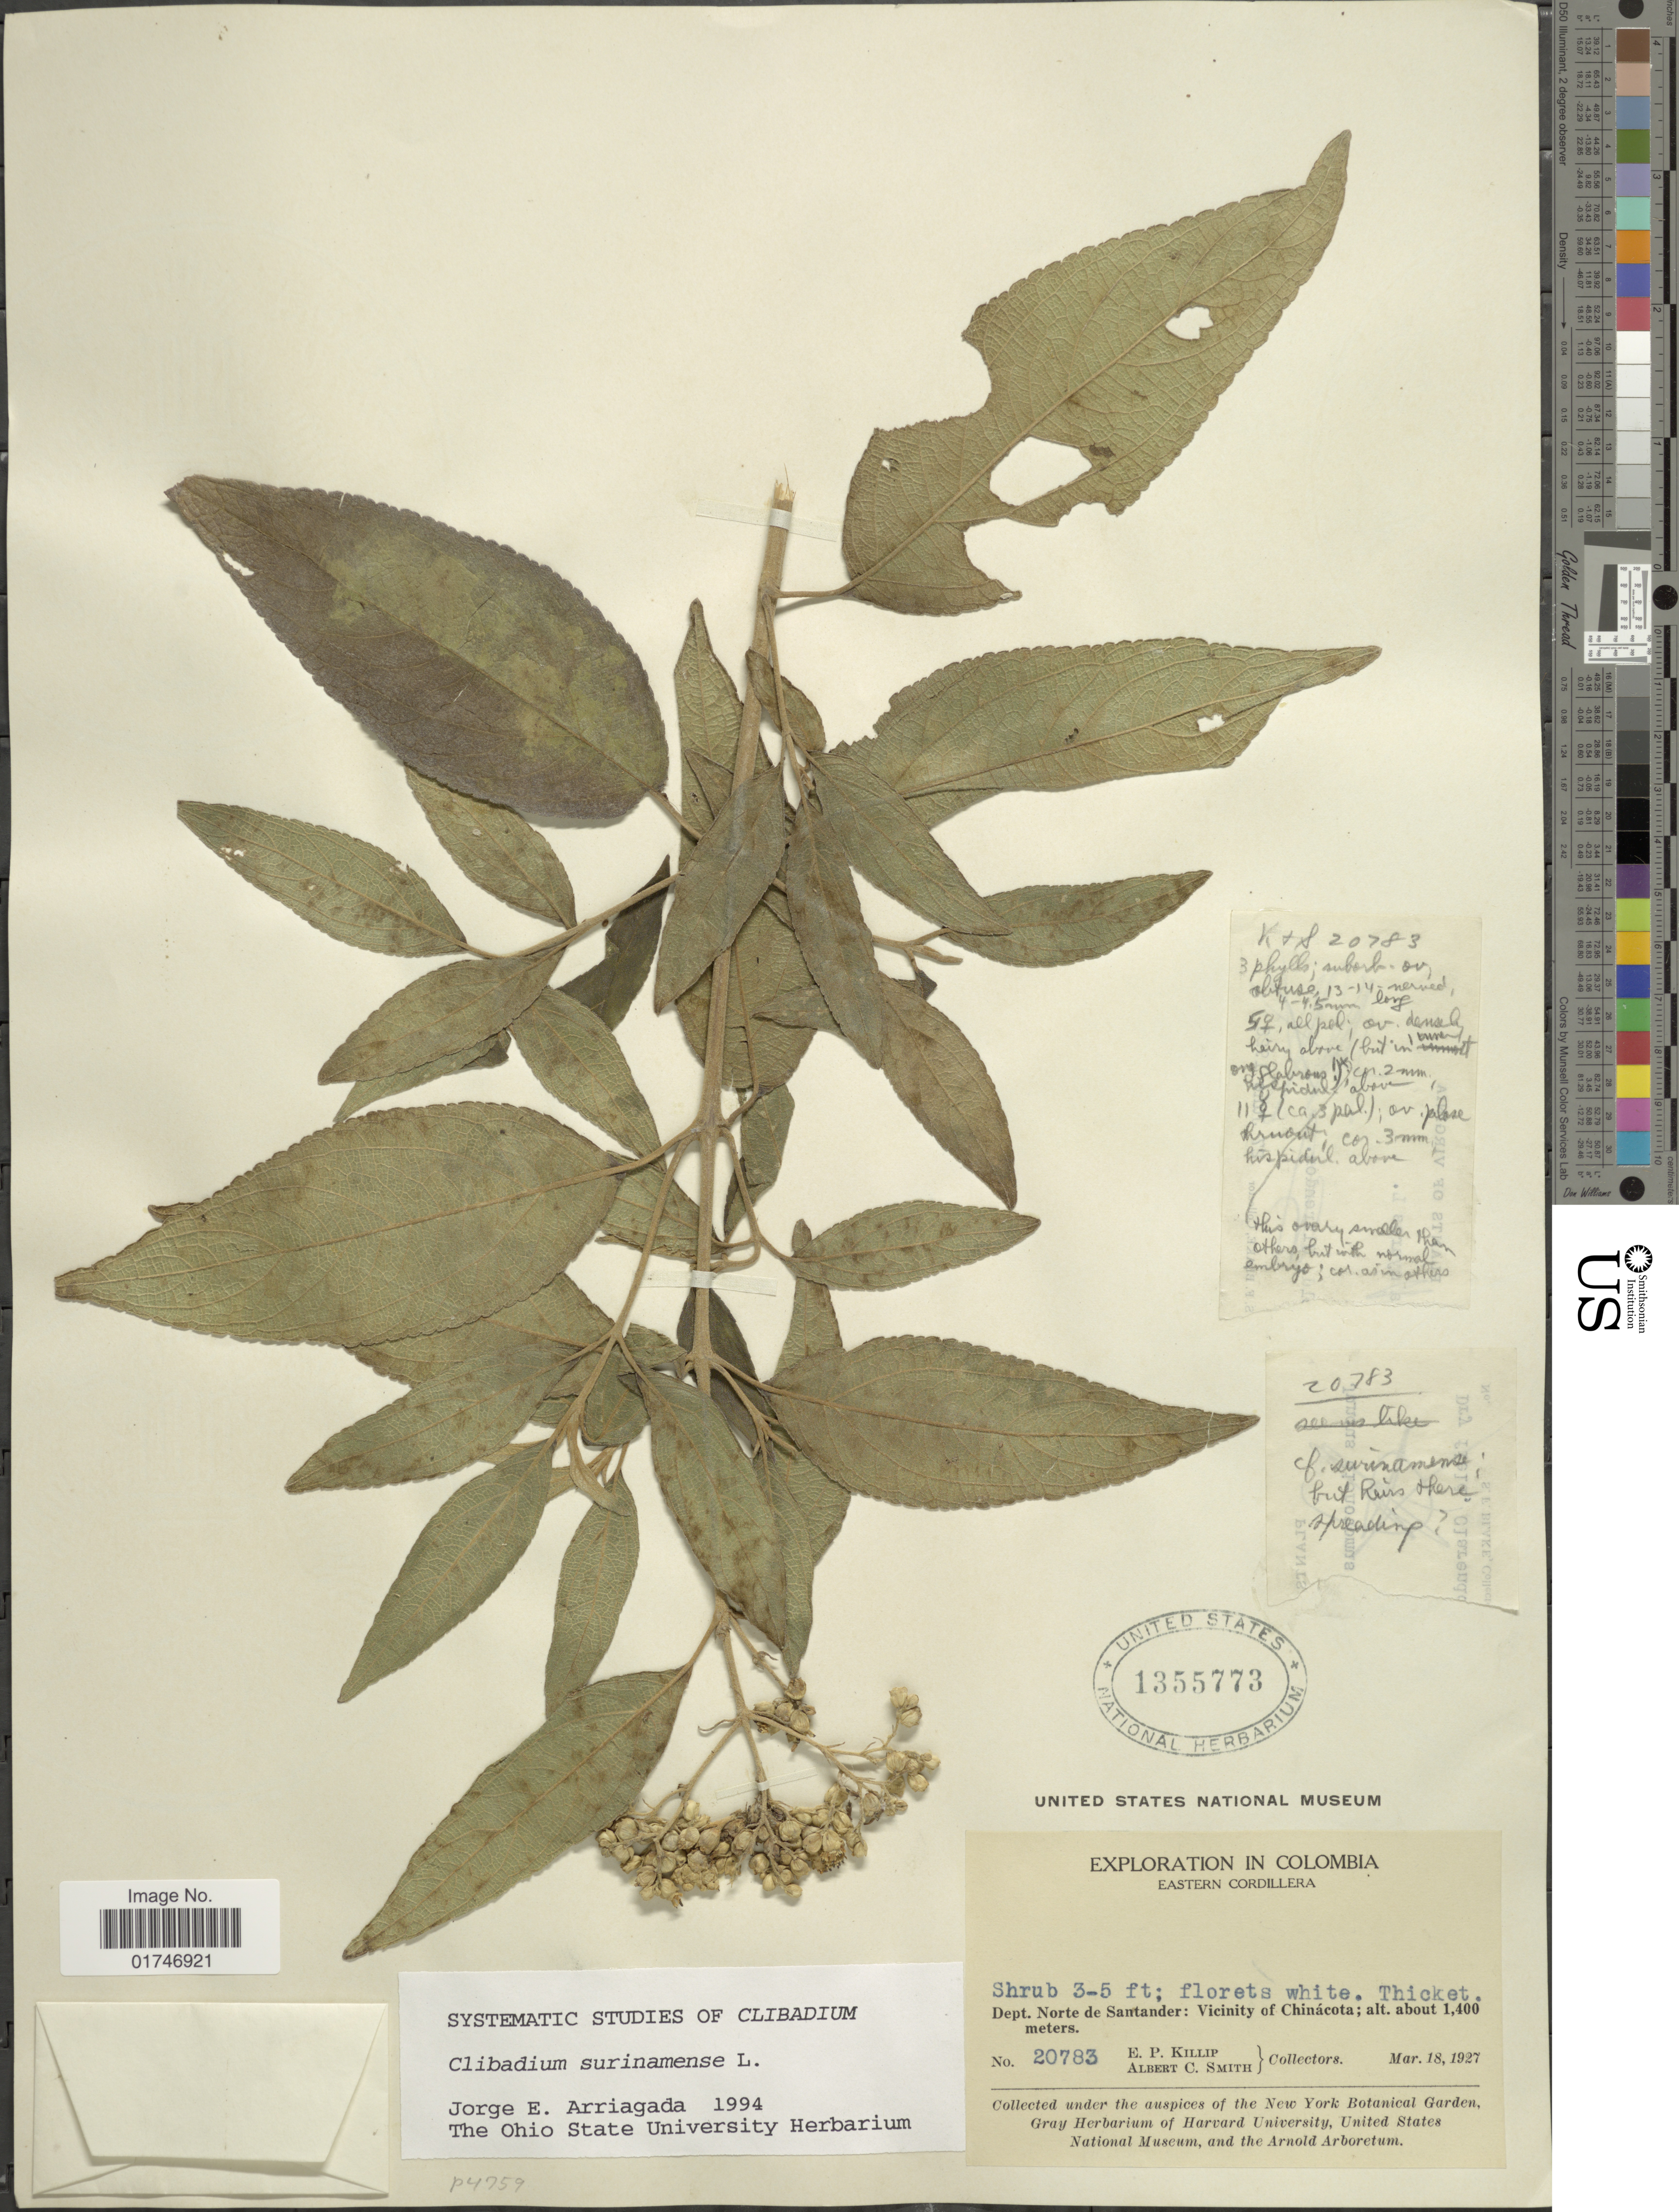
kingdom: Plantae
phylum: Tracheophyta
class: Magnoliopsida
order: Asterales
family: Asteraceae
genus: Clibadium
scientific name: Clibadium surinamense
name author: L.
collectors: E. P. Killip & A. C. Smith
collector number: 20783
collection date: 1927-03-18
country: Colombia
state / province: Norte de Santander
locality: Eastern Cordillera. Dept. Norte de Santander: Vicinity of Chinácota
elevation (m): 1400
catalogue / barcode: US 1355773